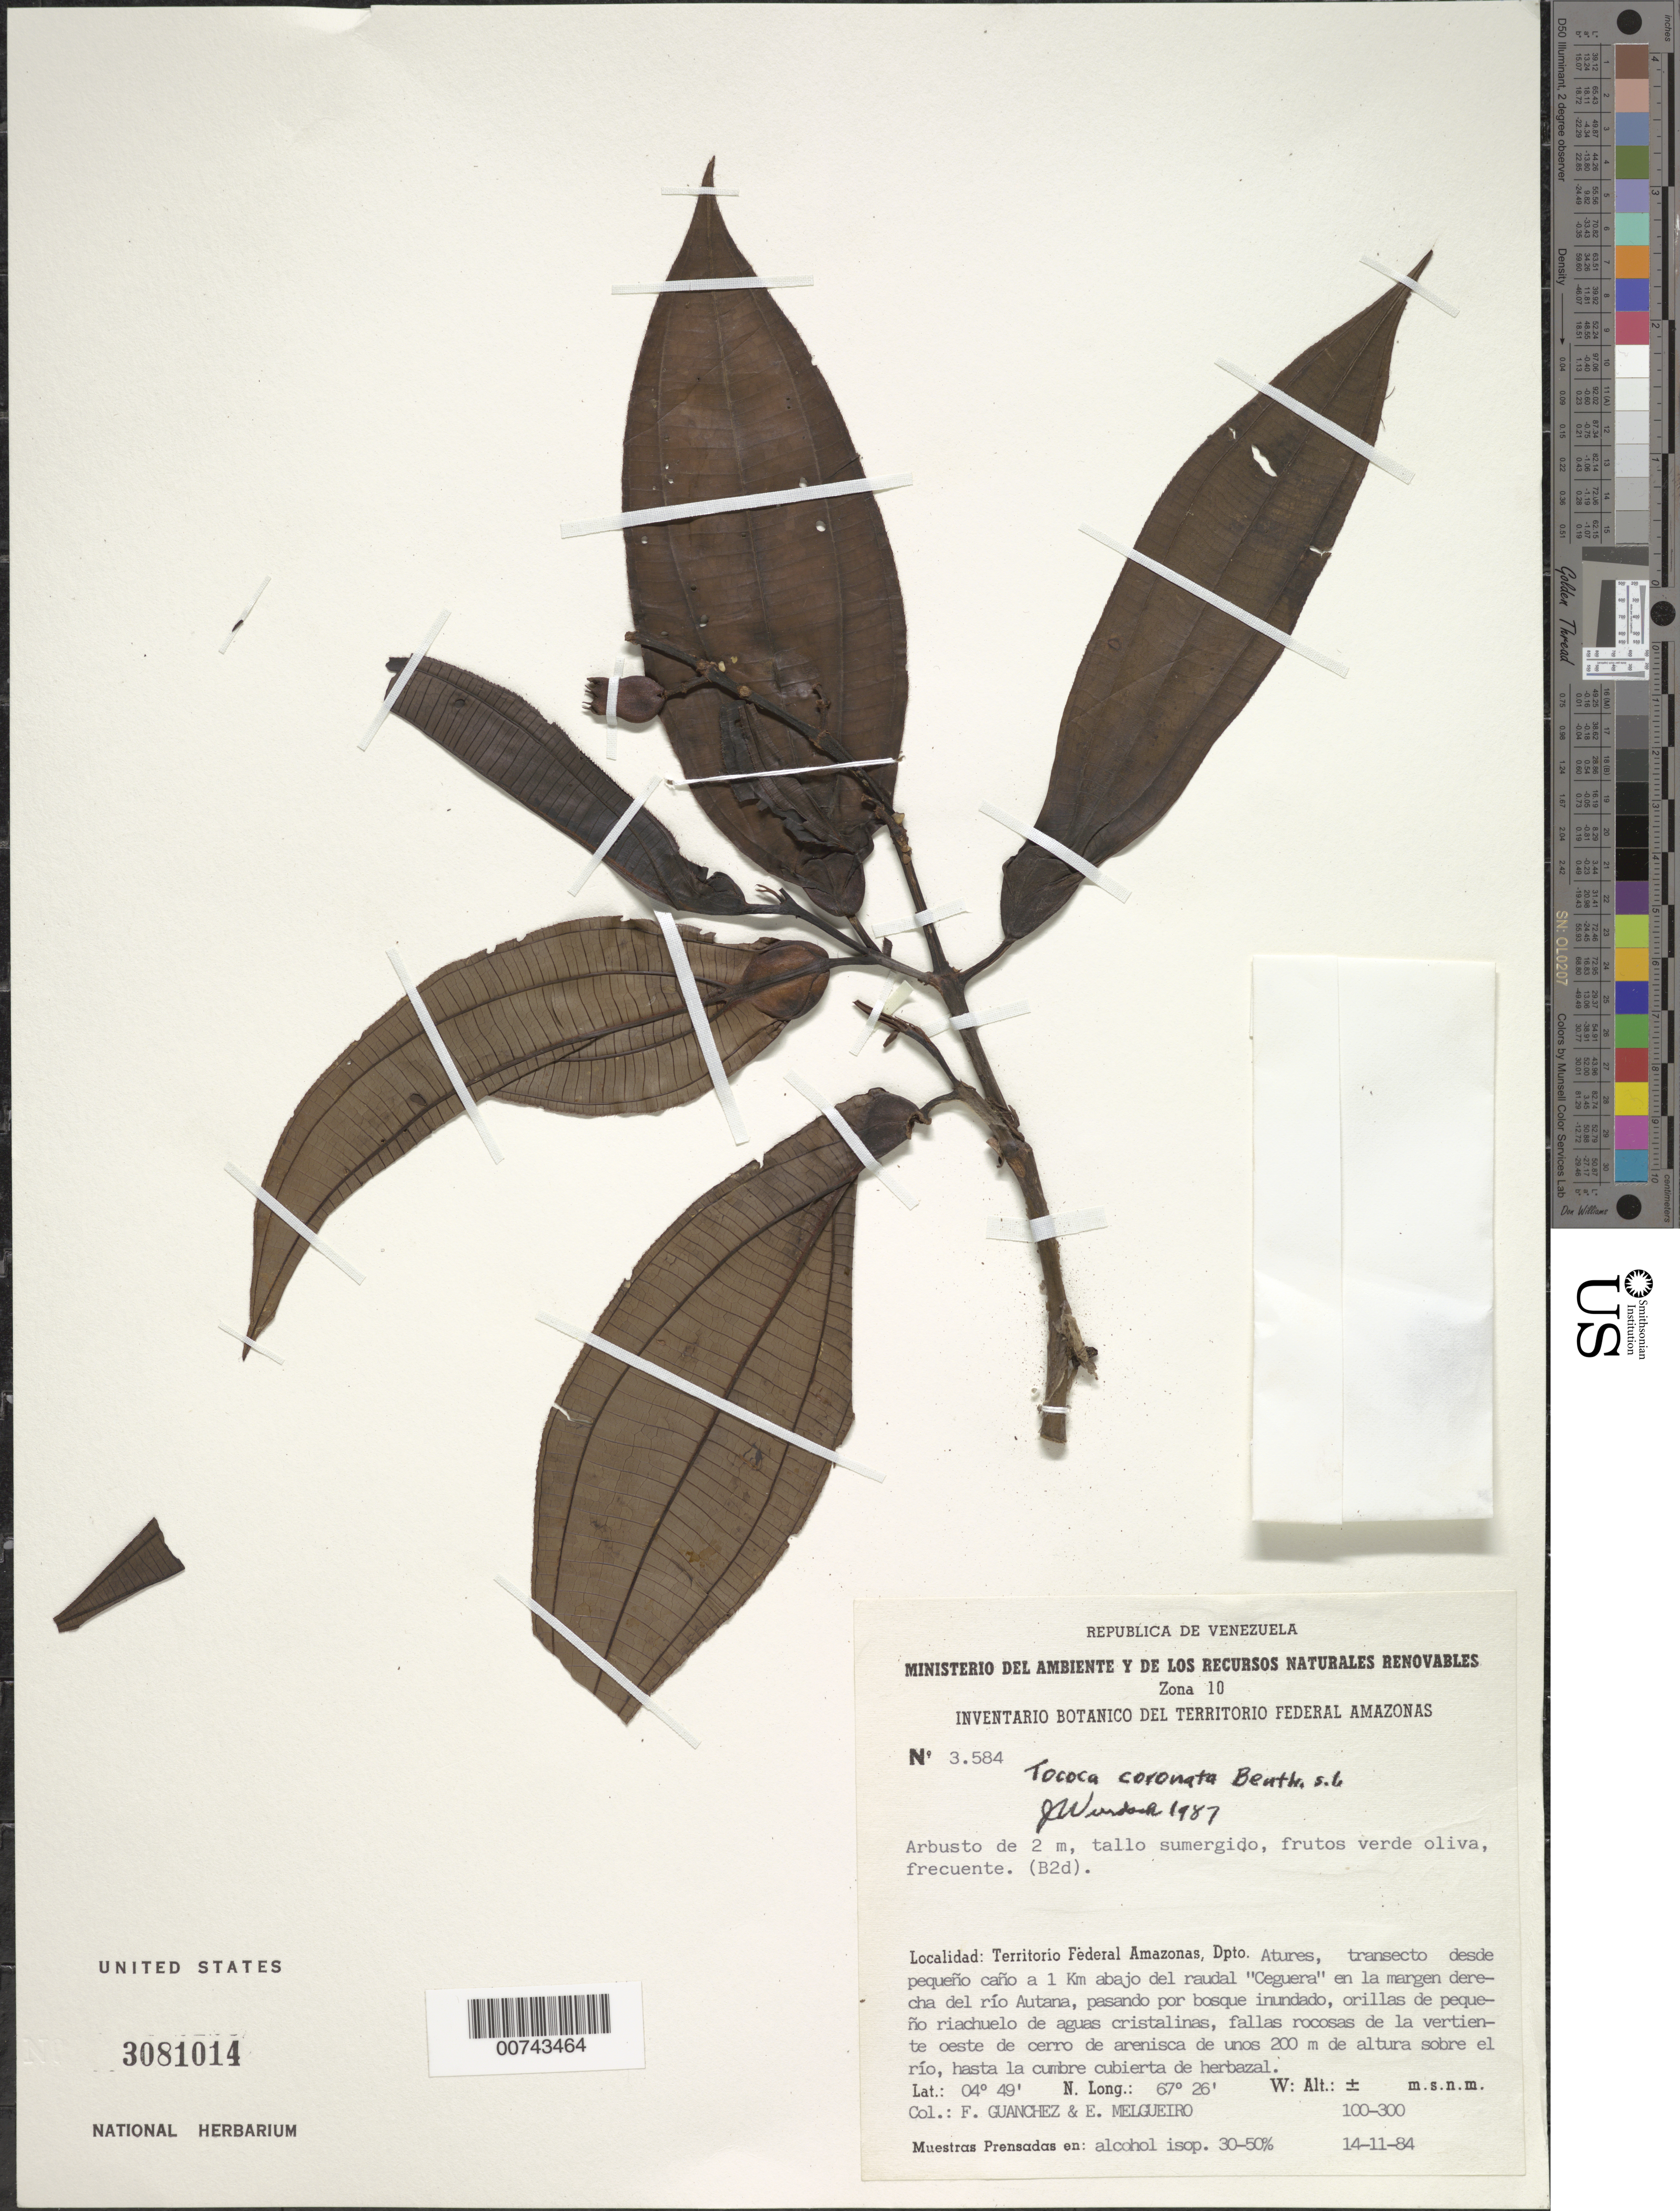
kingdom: Plantae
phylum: Tracheophyta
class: Magnoliopsida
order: Myrtales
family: Melastomataceae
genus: Tococa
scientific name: Tococa coronata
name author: Benth.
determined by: Wurdack, John J., (US), US (UNITED STATES)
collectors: F. Guánchez M.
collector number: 3584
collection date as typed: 14-Nov-84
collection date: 1984-11-14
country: Venezuela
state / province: Amazonas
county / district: Atures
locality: Río Autana, en la margen derecha, transecto desde pequeno cano a 1 km abajo del raudal "Ceguera"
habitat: Hasta la cumbre cubierta de herbazal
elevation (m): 100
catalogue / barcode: US 3081014